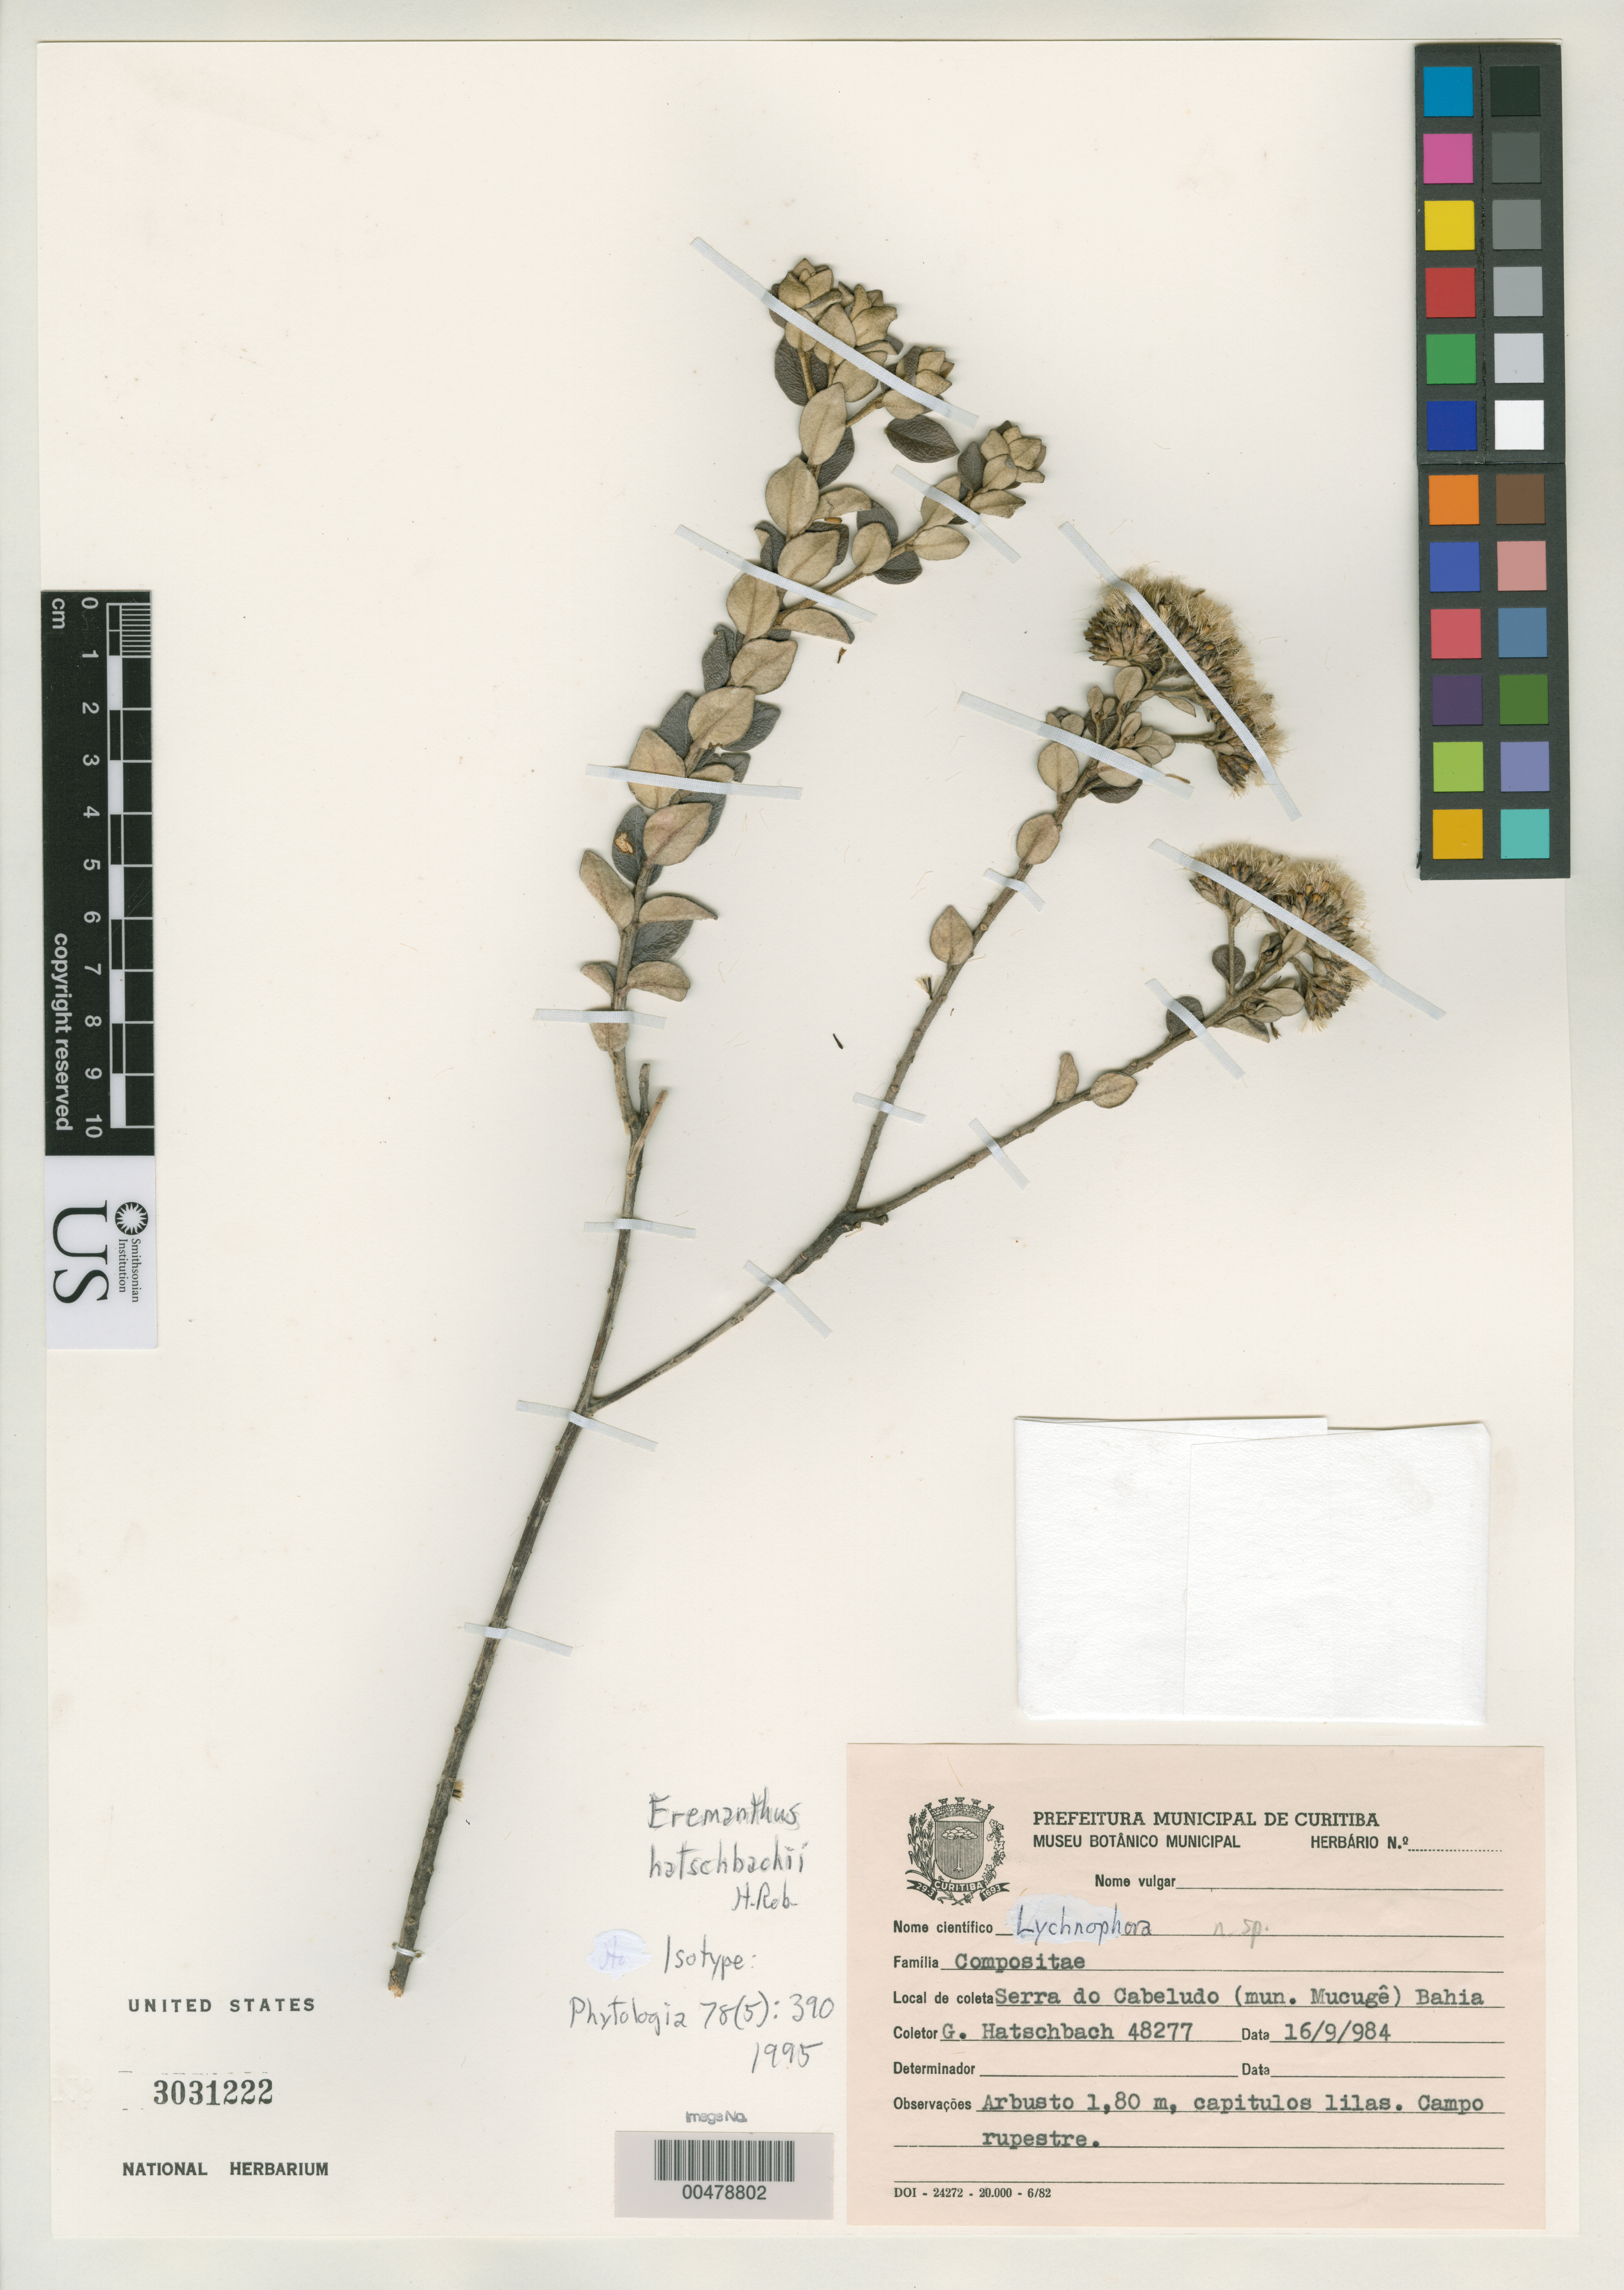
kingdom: Plantae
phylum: Tracheophyta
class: Magnoliopsida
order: Asterales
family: Asteraceae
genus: Eremanthus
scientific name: Eremanthus hatschbachii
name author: H. Rob.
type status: Isotype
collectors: G. Hatschbach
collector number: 48277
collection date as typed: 16 Sep 1984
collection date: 1984-09-16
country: Brazil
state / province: Bahia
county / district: Mucugê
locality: Serra do Cabeludo.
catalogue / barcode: US 3031222